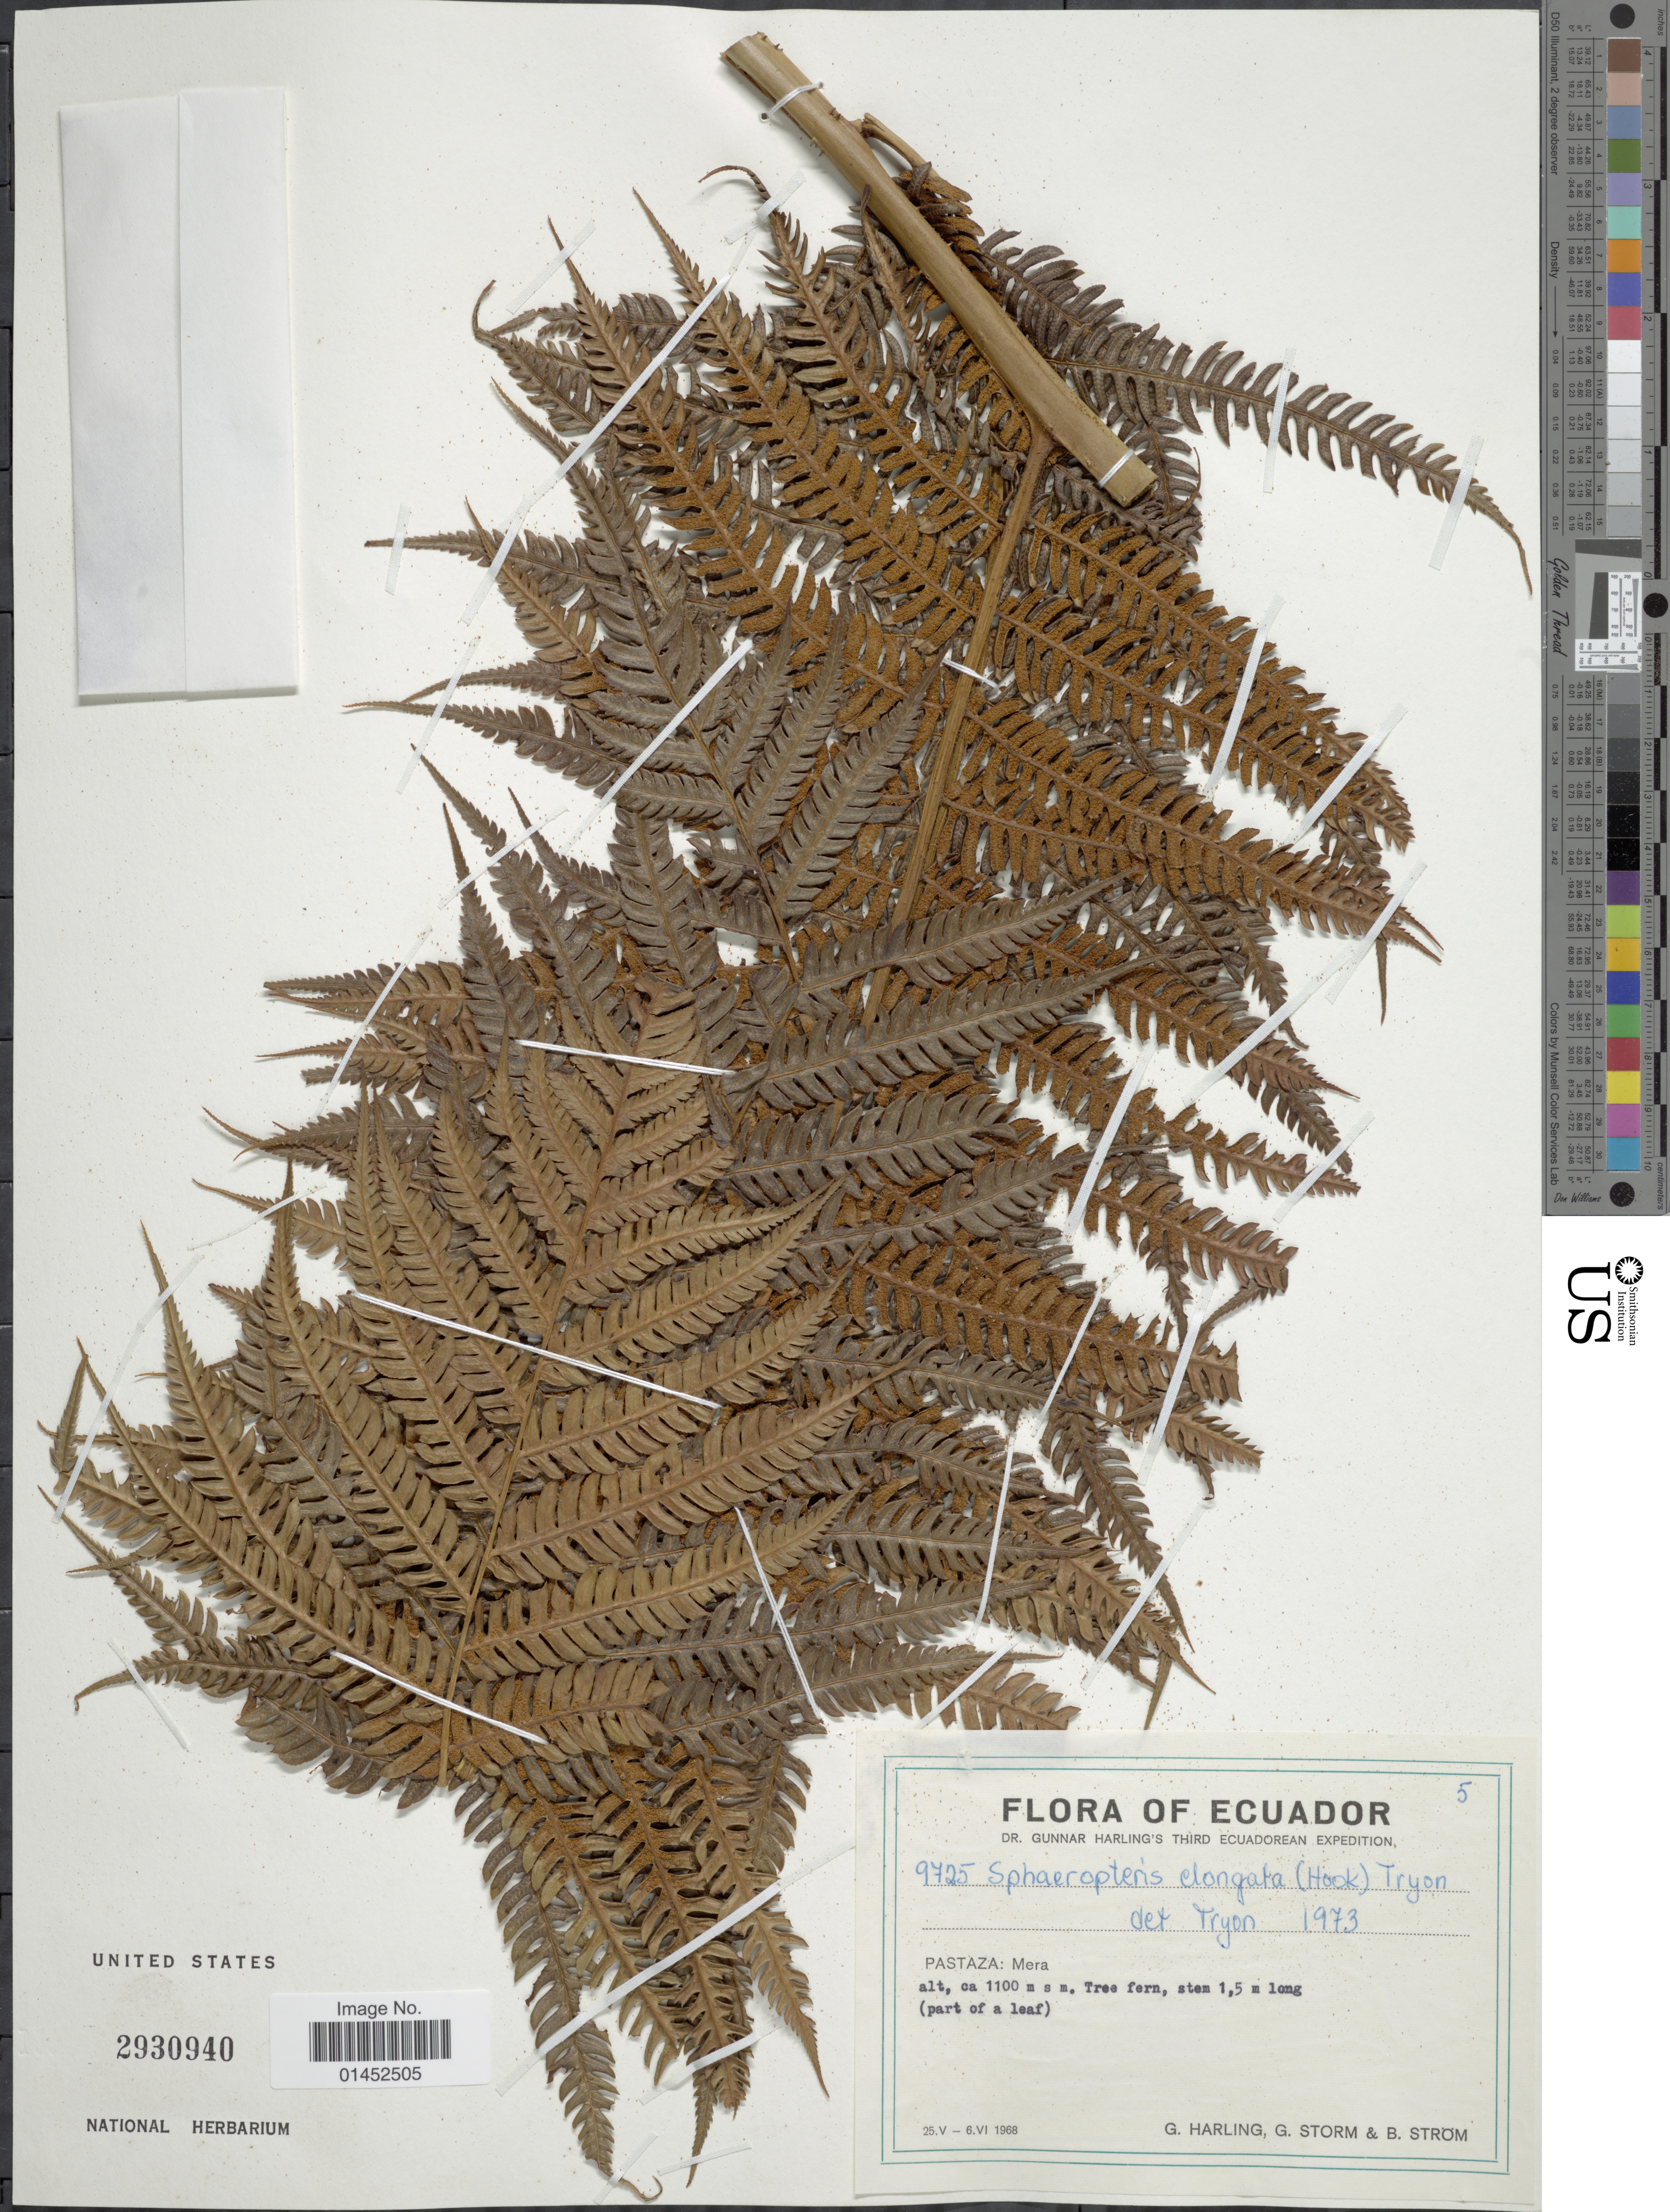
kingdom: Plantae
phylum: Tracheophyta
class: Polypodiopsida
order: Cyatheales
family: Cyatheaceae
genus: Cyathea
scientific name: Cyathea poeppigii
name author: (Hook.) Domin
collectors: G. Harling, G. Storm & B. Strom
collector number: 9725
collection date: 1968-05-25/1968-06-06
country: Ecuador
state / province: Pastaza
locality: Mera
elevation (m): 1100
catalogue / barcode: US 2930940